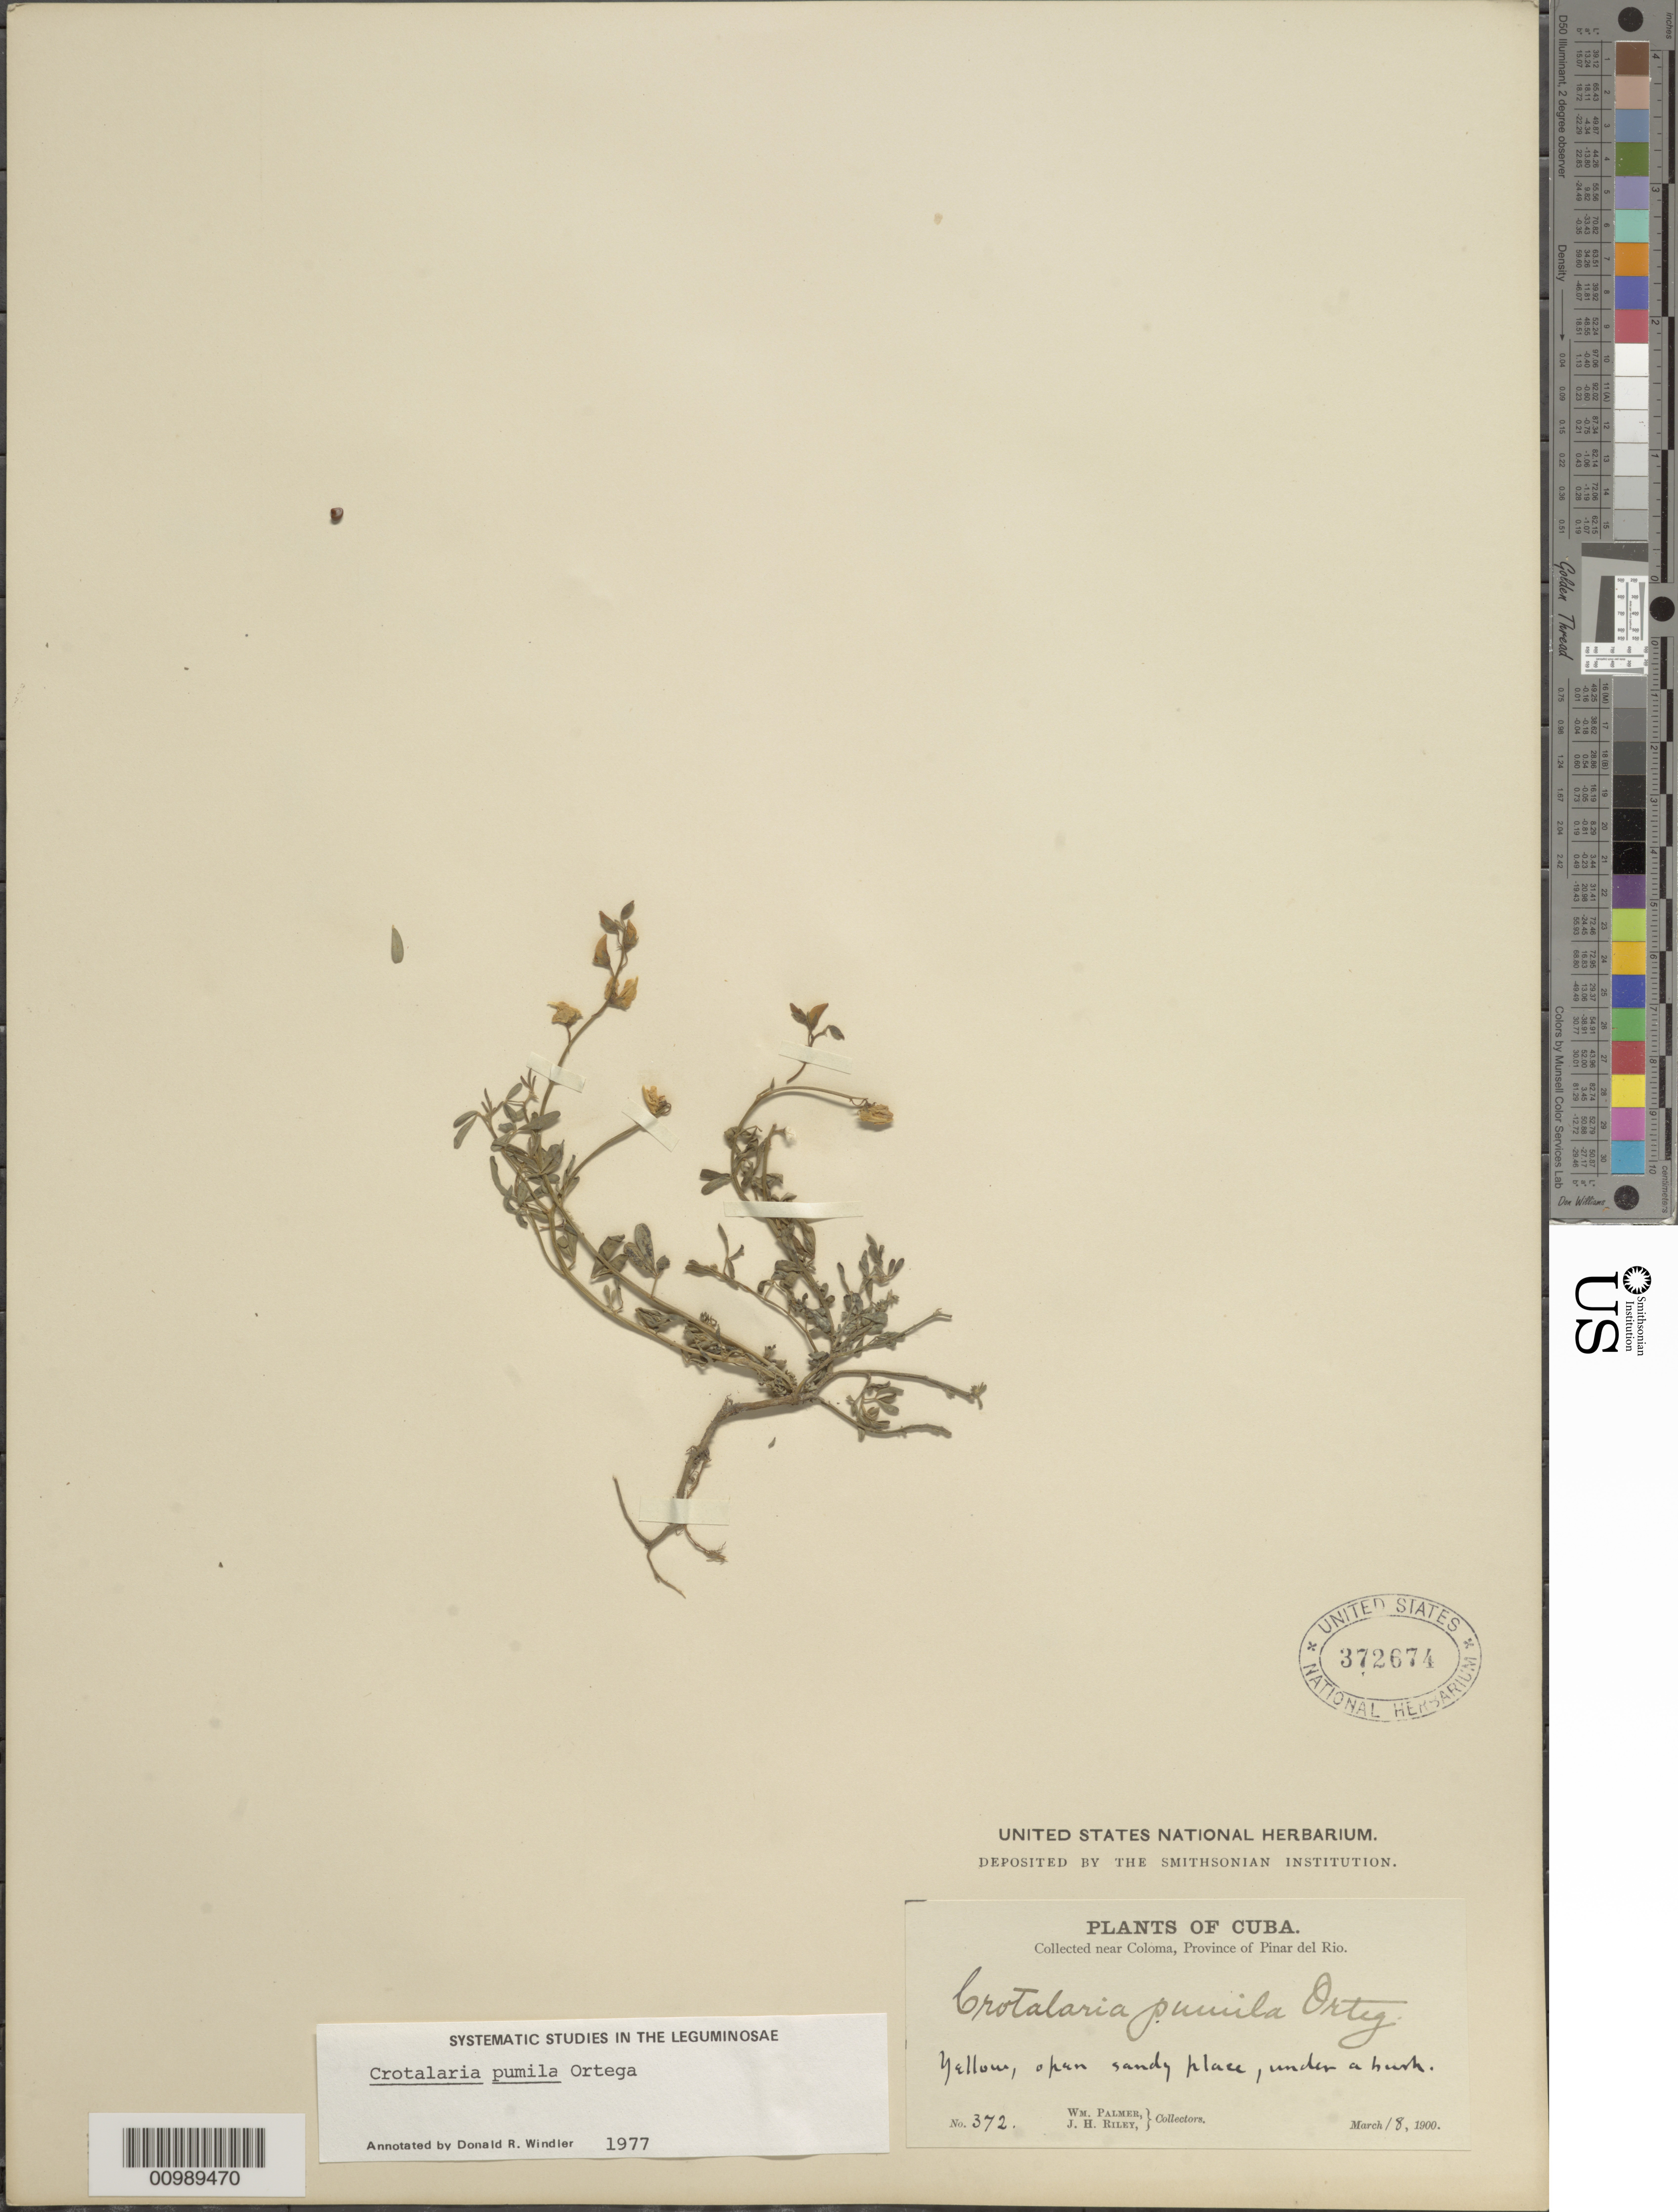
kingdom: Plantae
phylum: Tracheophyta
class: Magnoliopsida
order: Fabales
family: Fabaceae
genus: Crotalaria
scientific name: Crotalaria pumila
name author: Ortega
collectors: W. Palmer & J. H. Riley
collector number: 372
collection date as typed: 18 Mar 1900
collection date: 1900-03-18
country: Cuba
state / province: Pinar del Rio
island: Cuba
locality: Near Coloma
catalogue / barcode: US 372674